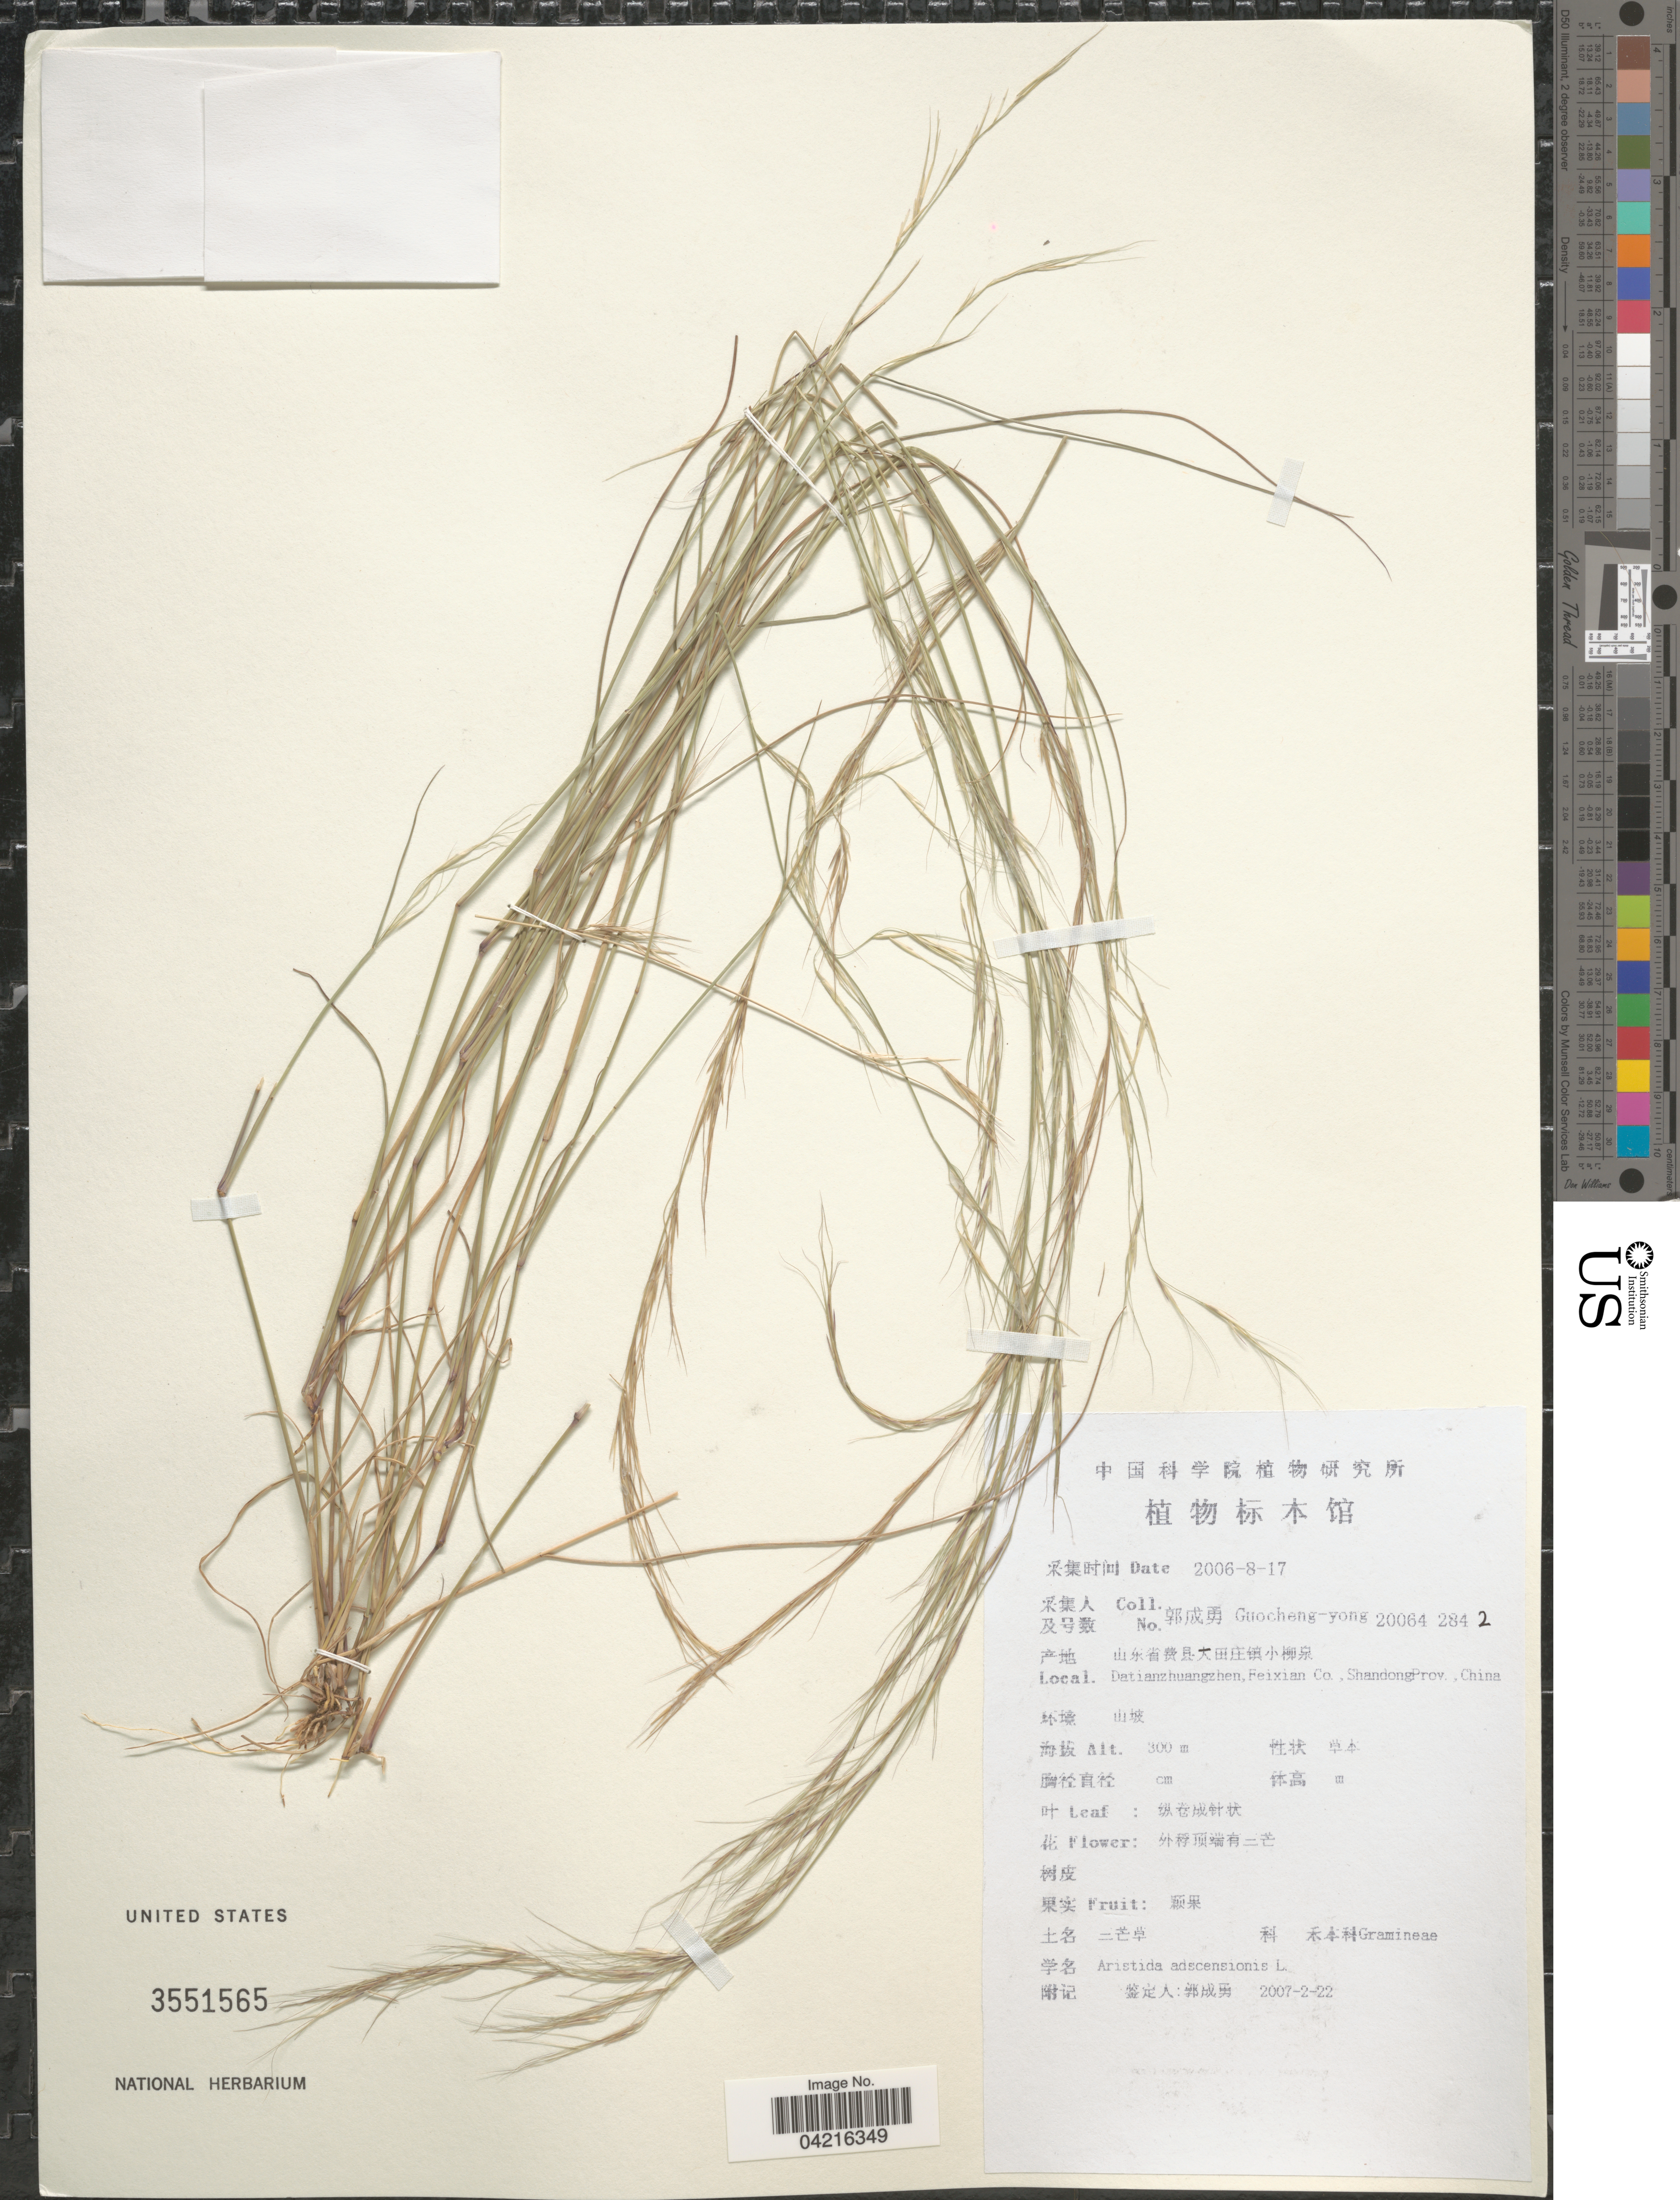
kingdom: Plantae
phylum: Tracheophyta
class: Liliopsida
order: Poales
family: Poaceae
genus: Aristida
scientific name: Aristida adscensionis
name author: L.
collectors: Guo cheng-yong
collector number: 20064 284 2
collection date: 2006-08-17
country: China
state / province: Shandong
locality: Datianzhuangzhen, Feixian Co, Shandong Prov.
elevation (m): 300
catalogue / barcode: US 3551565